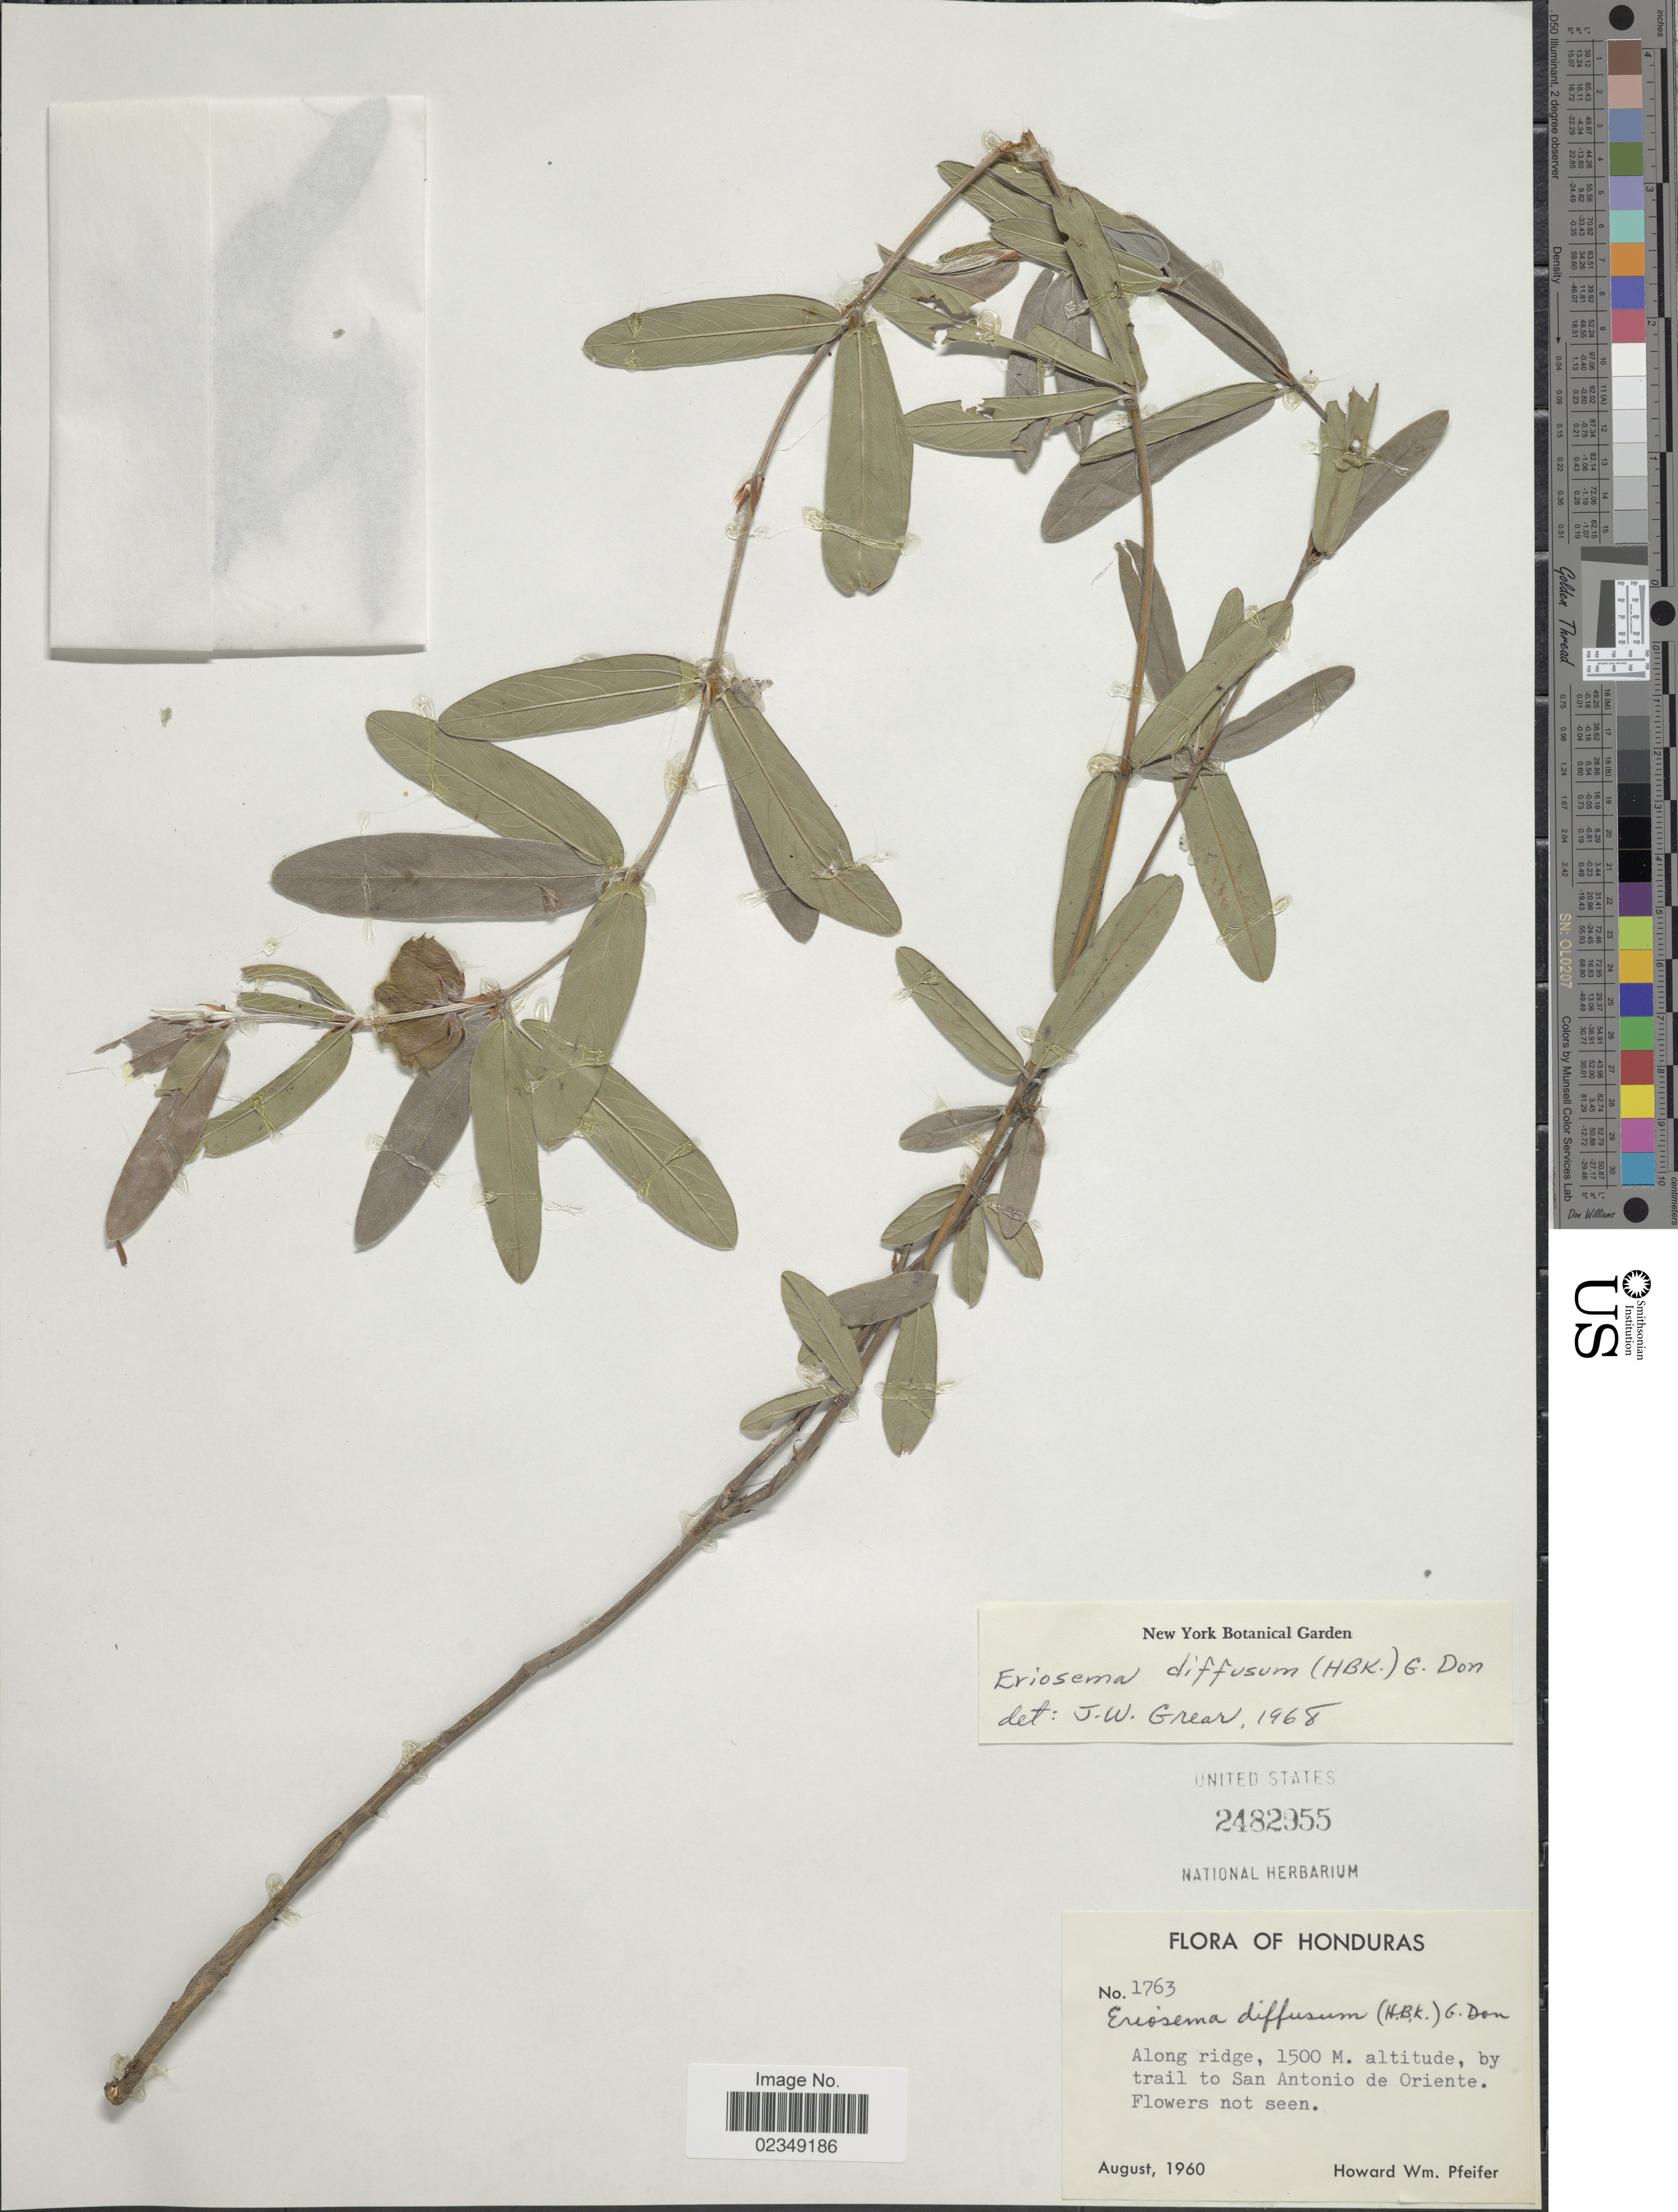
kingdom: Plantae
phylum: Tracheophyta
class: Magnoliopsida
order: Fabales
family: Fabaceae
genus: Eriosema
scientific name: Eriosema diffusum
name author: (Kunth) G. Don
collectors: H. W. Pfeifer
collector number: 1763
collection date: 1960-08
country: Honduras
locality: Along ridge, by trail to San Antonio de Oriente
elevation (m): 1500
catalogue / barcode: US 2482955